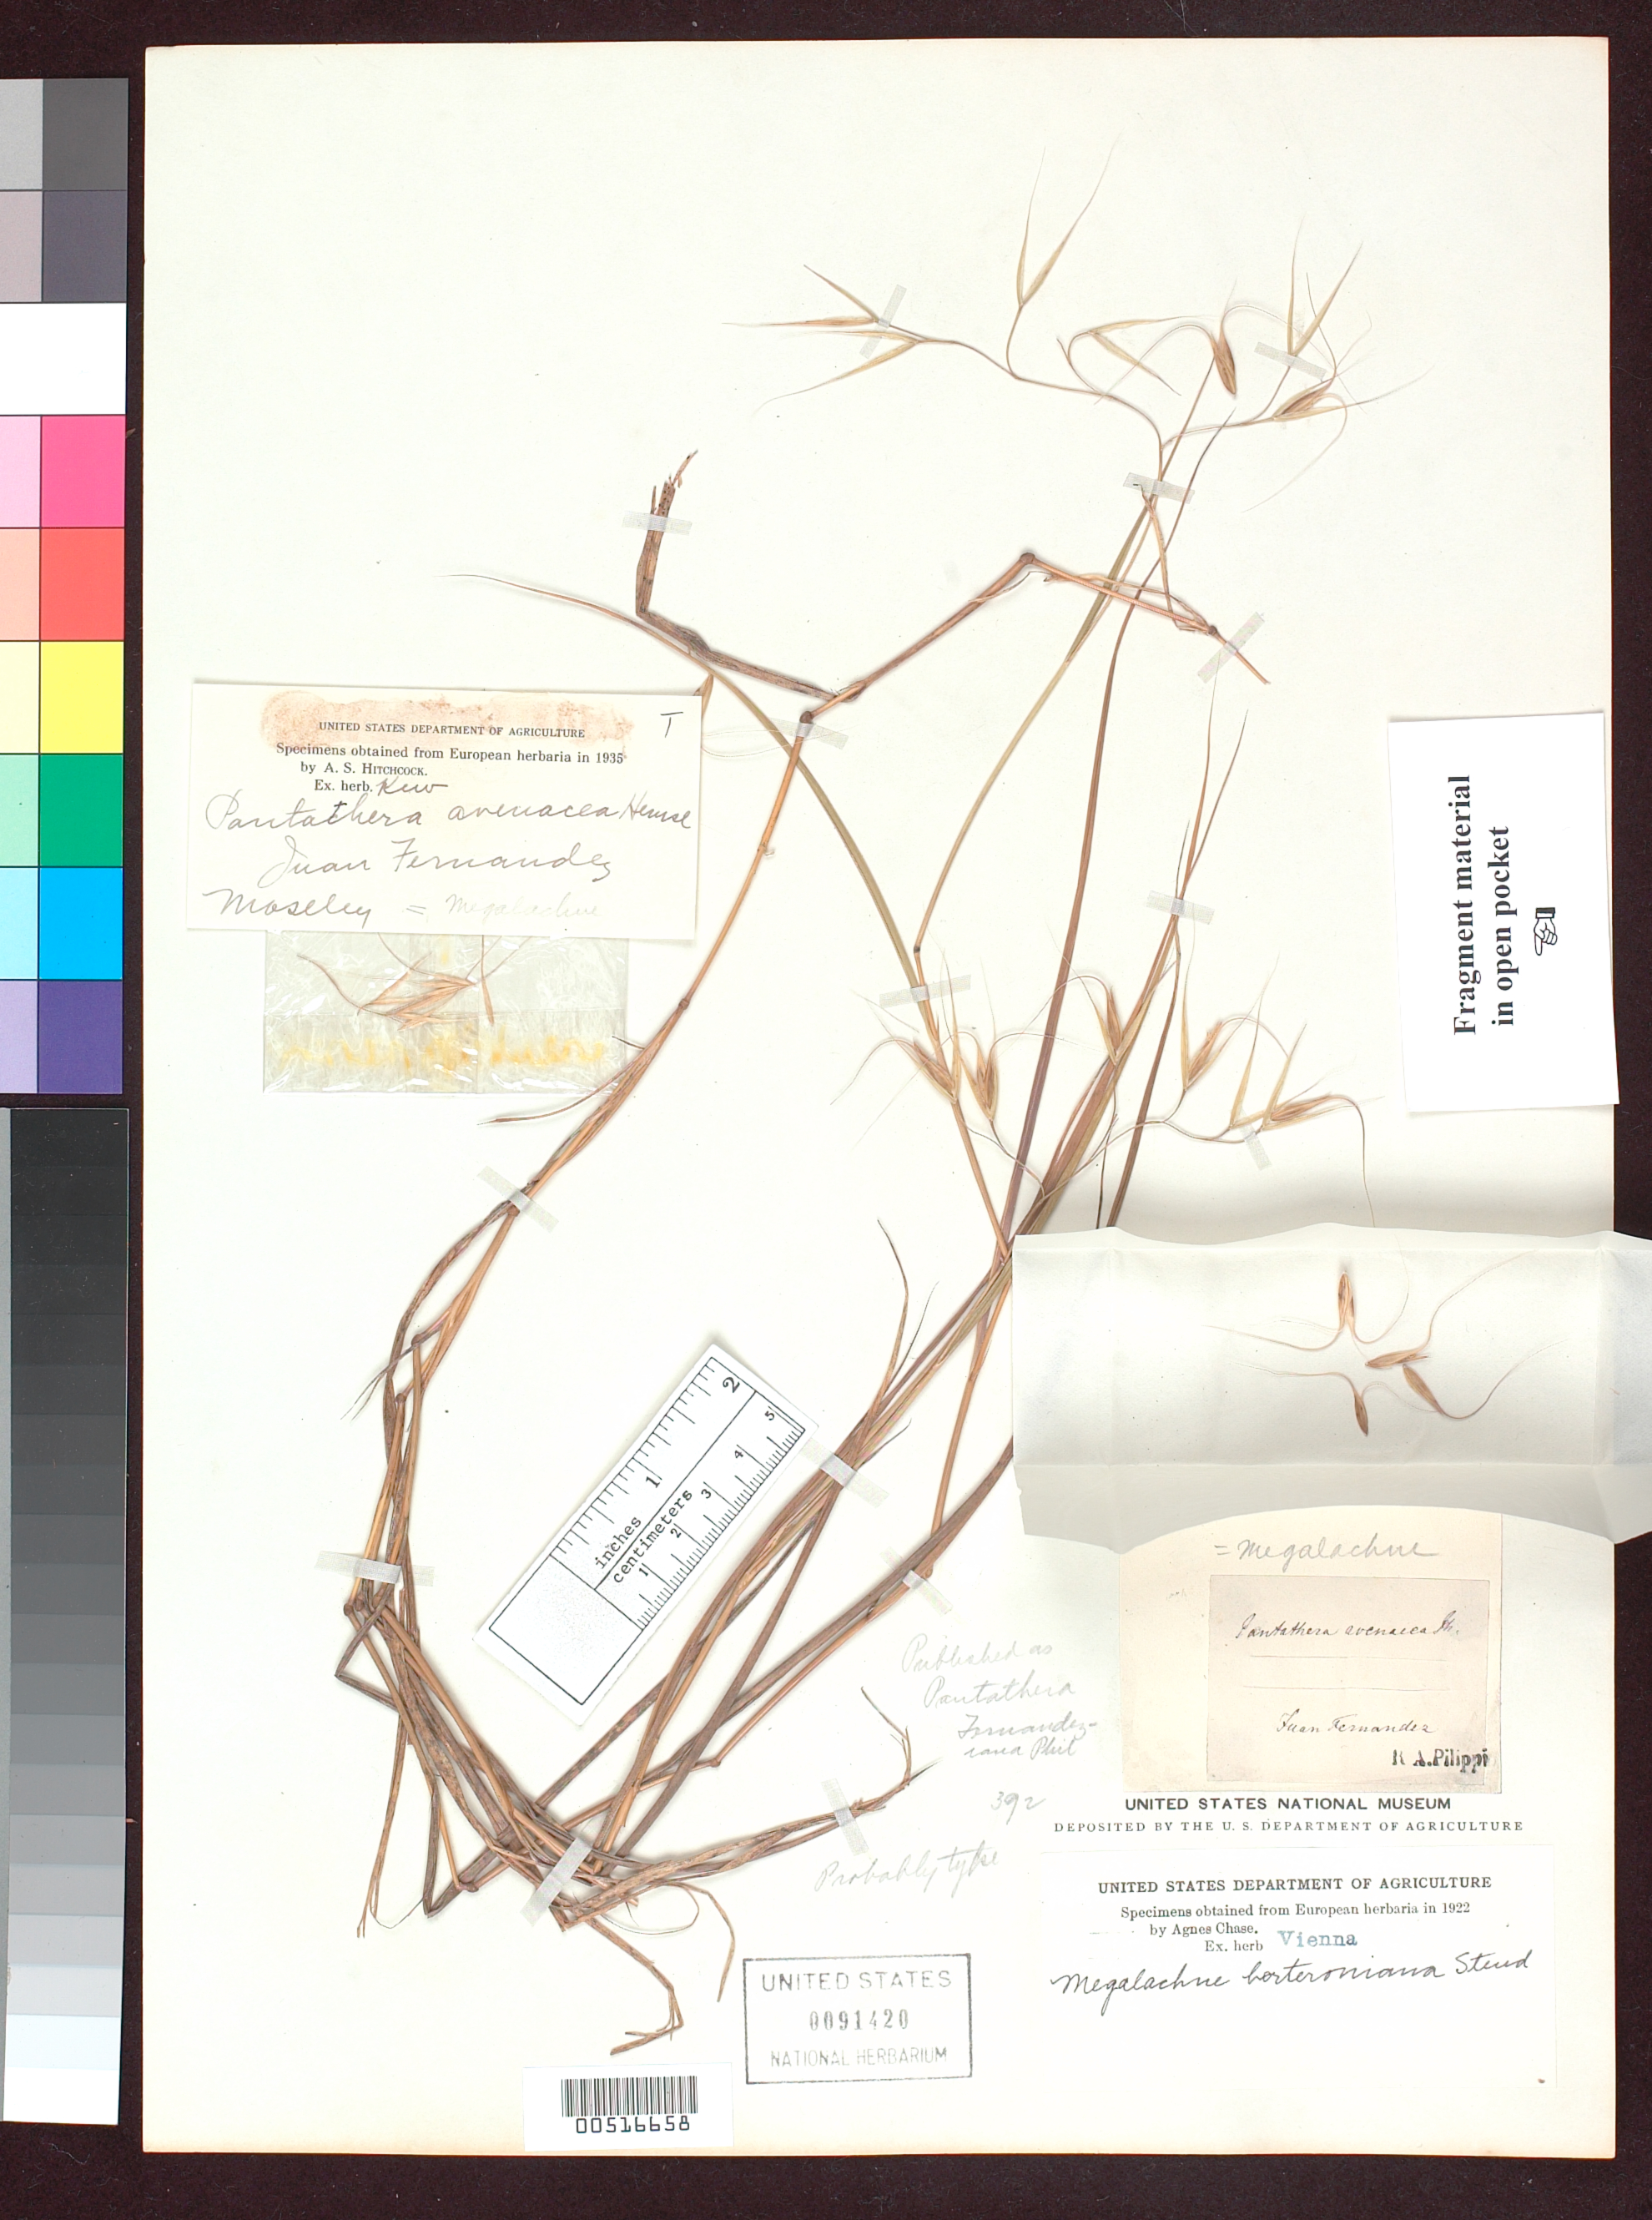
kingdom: Plantae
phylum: Tracheophyta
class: Liliopsida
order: Poales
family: Poaceae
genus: Pantathera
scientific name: Pantathera fernandeziana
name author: Phil.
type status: Isotype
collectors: R. A. Philippi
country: Chile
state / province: Valparaíso (V)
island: Islas Juan Fernández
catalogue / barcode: US 91420